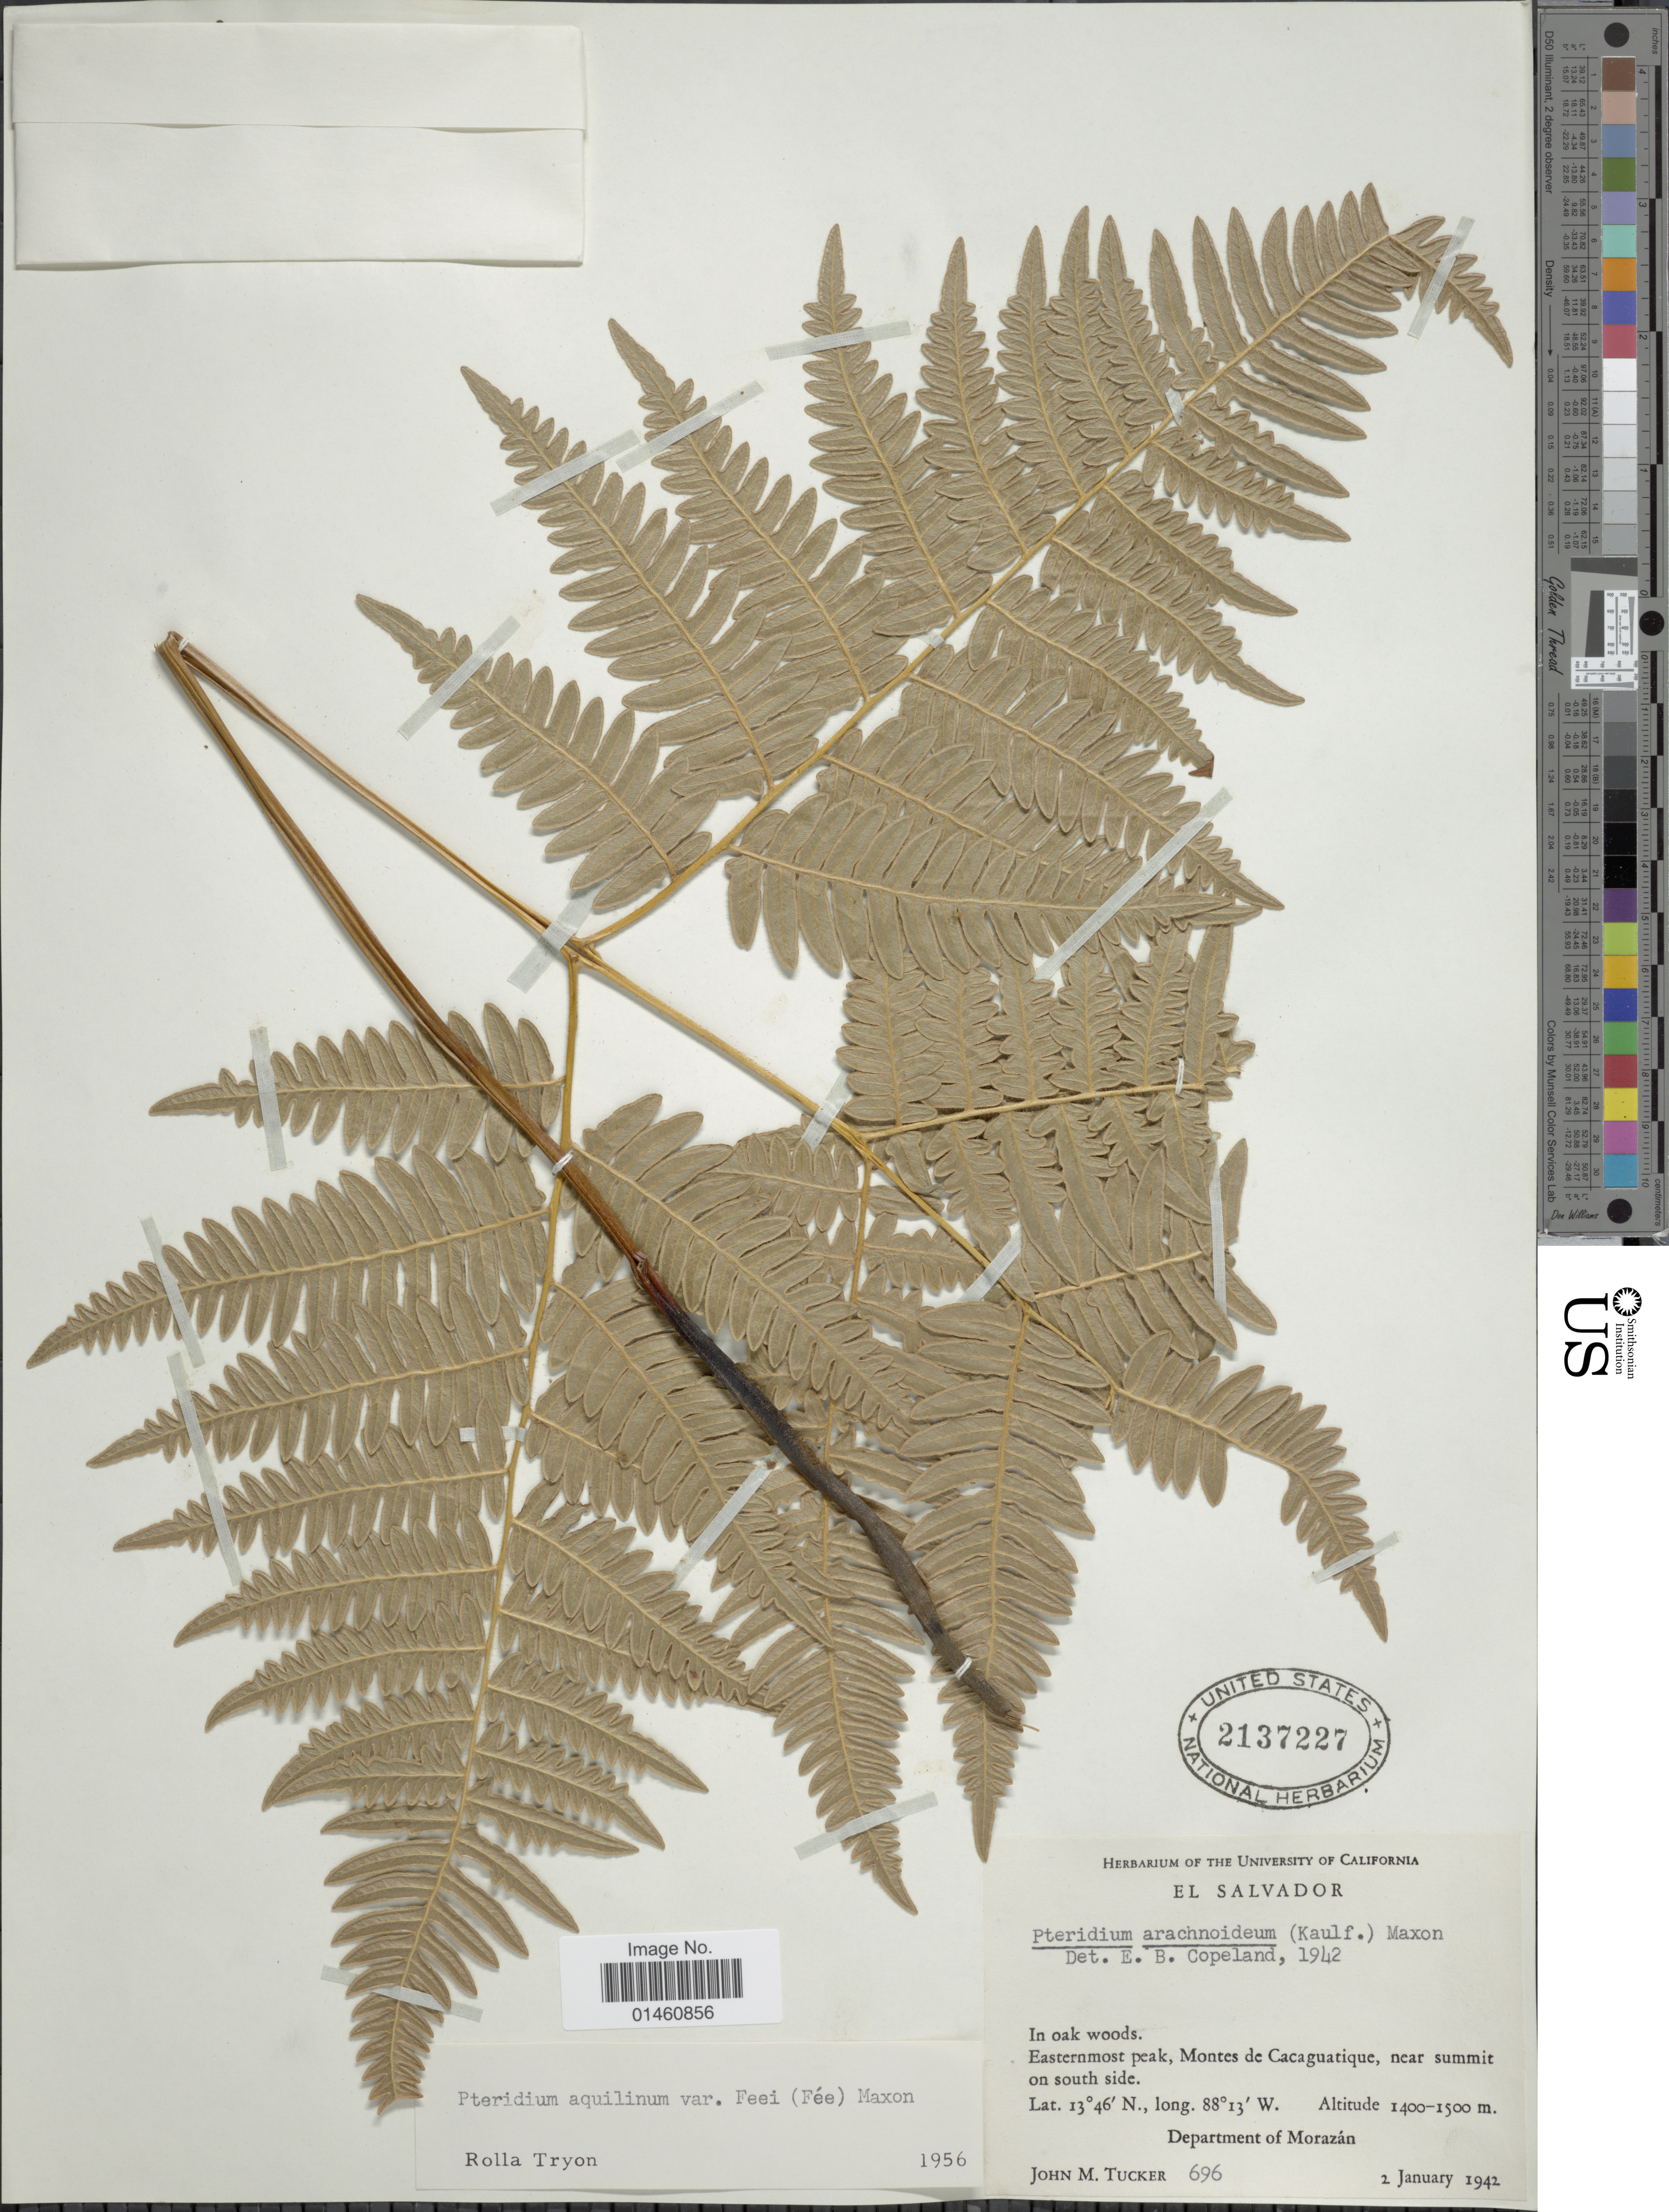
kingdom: Plantae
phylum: Tracheophyta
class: Polypodiopsida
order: Polypodiales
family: Dennstaedtiaceae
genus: Pteridium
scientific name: Pteridium aquilinum var. feei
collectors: J. M. Tucker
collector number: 696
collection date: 1942-01-02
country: El Salvador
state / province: Morazan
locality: Easternmost peak, Montes de Cacaguatique, near summit on south side.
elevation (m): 1400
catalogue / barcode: US 2137227